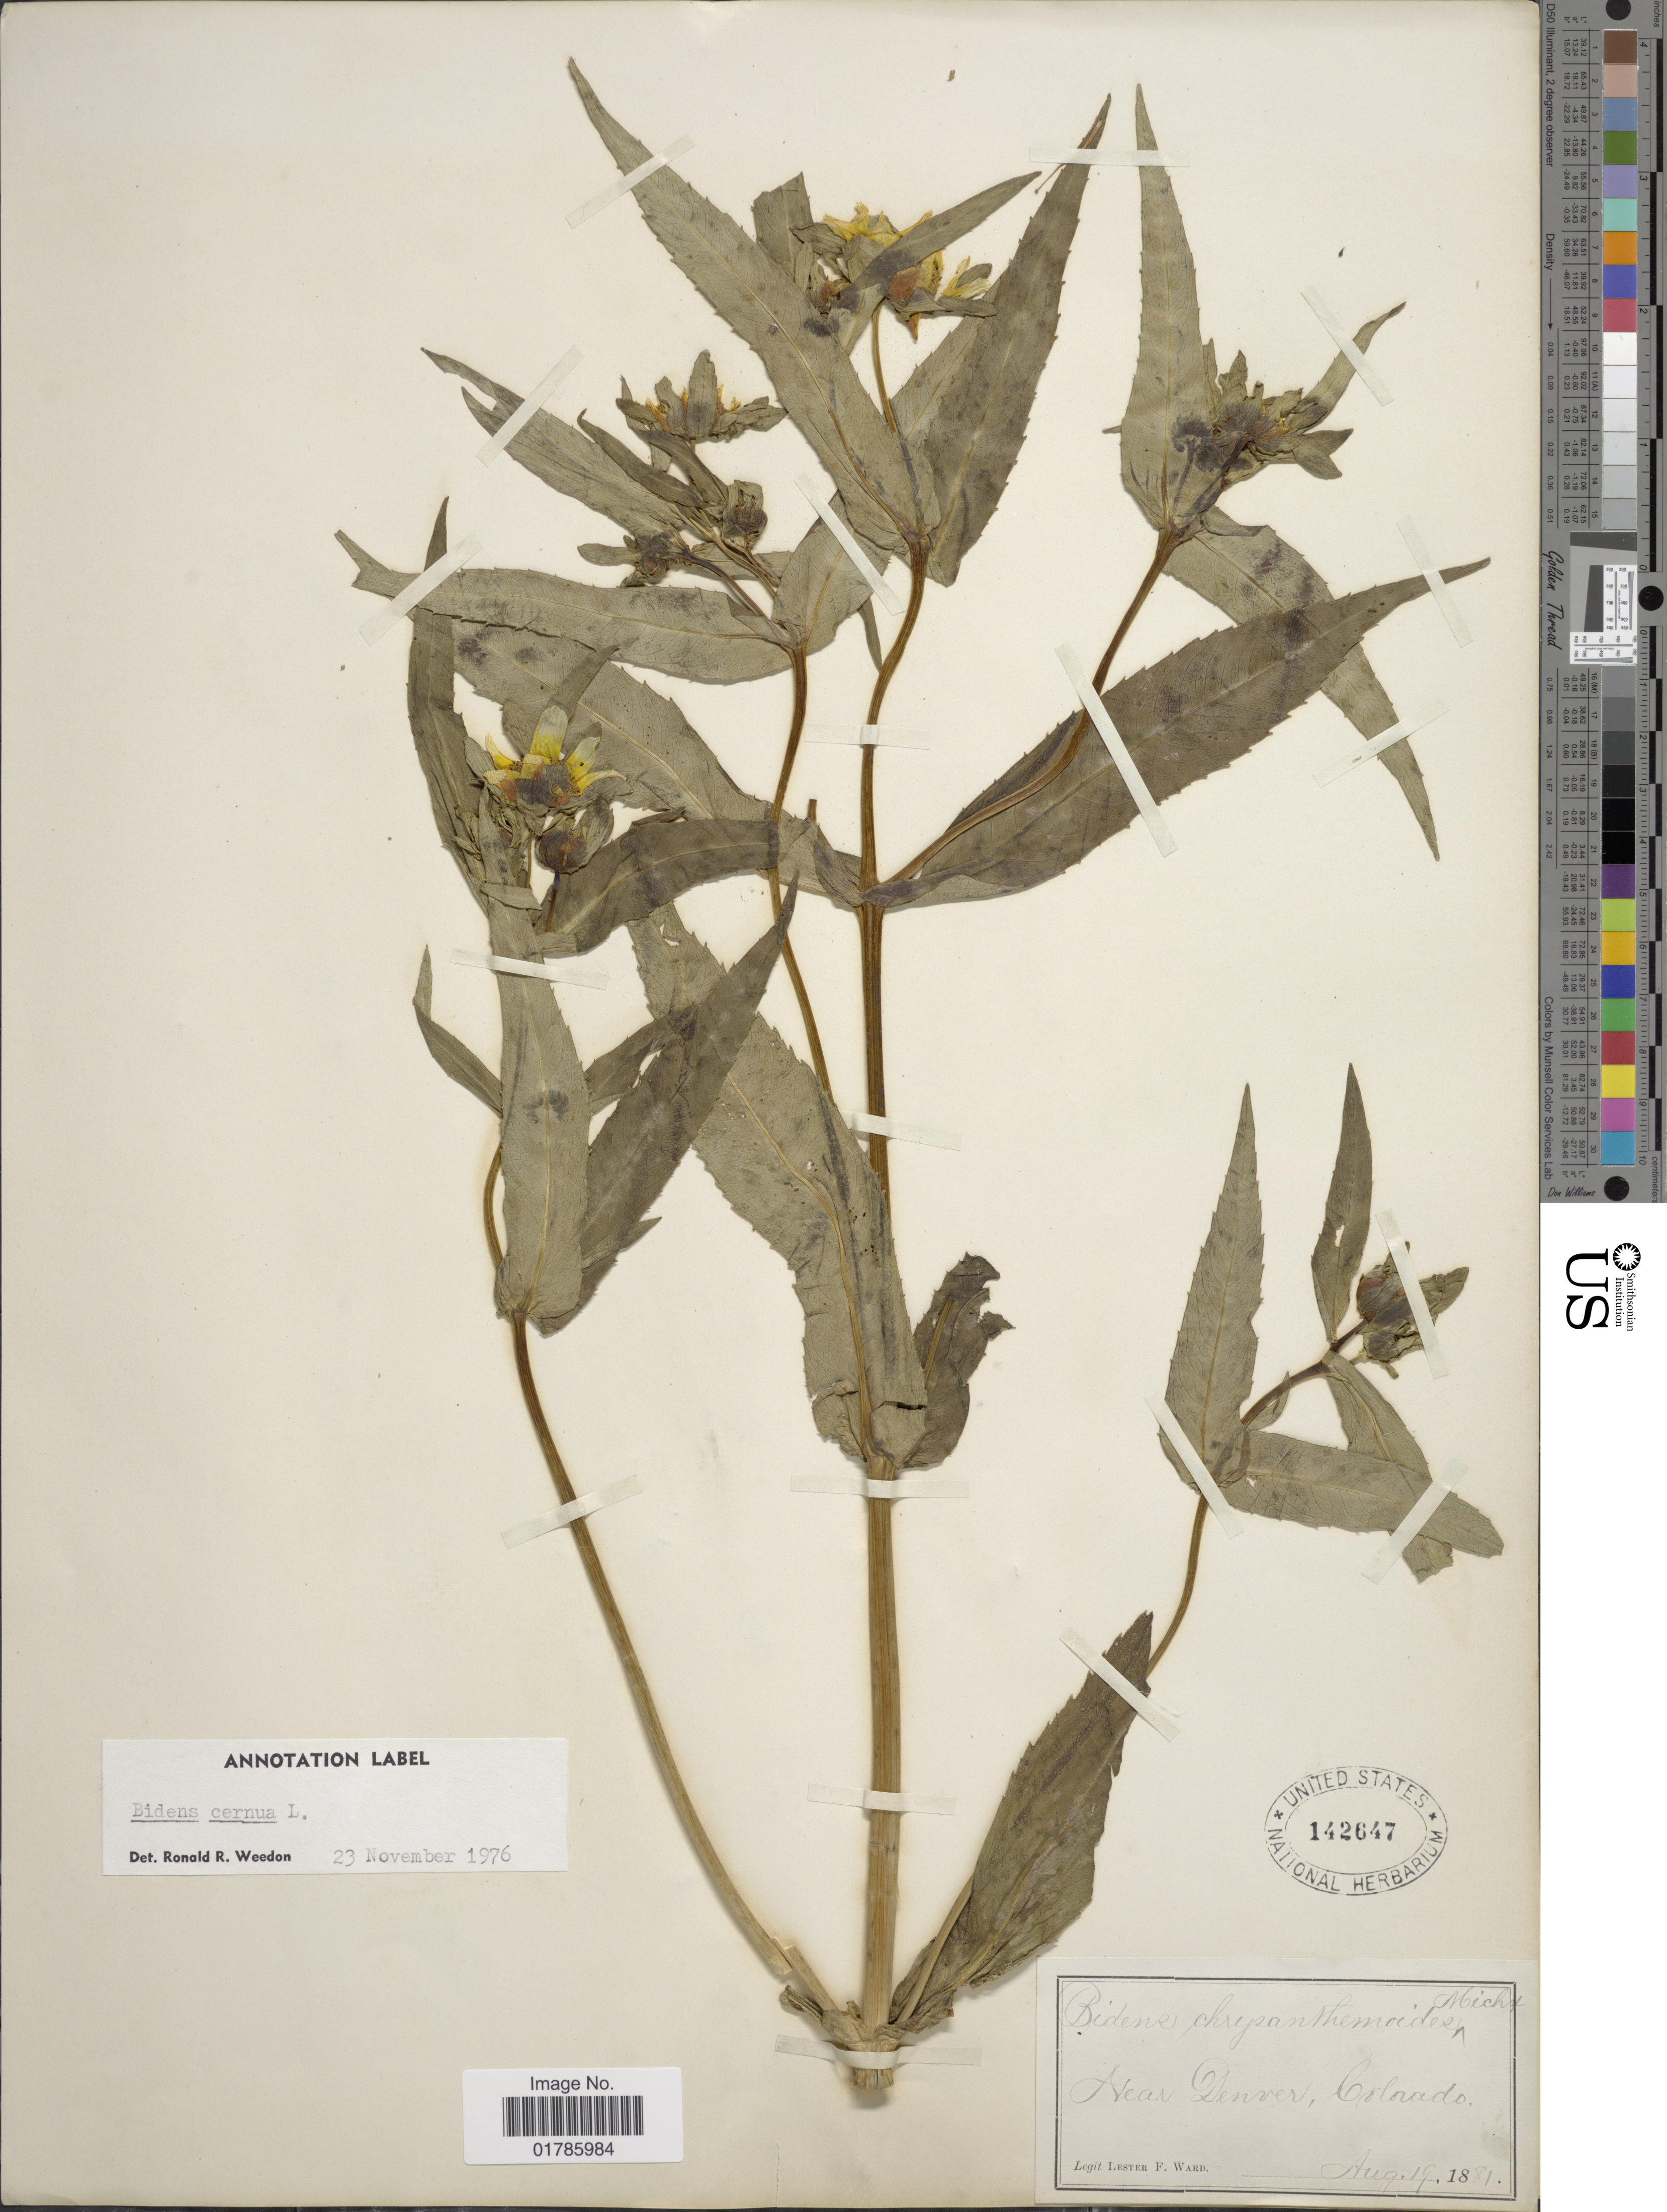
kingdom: Plantae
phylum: Tracheophyta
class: Magnoliopsida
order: Asterales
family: Asteraceae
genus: Bidens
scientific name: Bidens cernua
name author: L.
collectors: L. F. Ward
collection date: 1881-08-19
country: United States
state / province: Colorado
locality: Near Denver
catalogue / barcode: US 142647